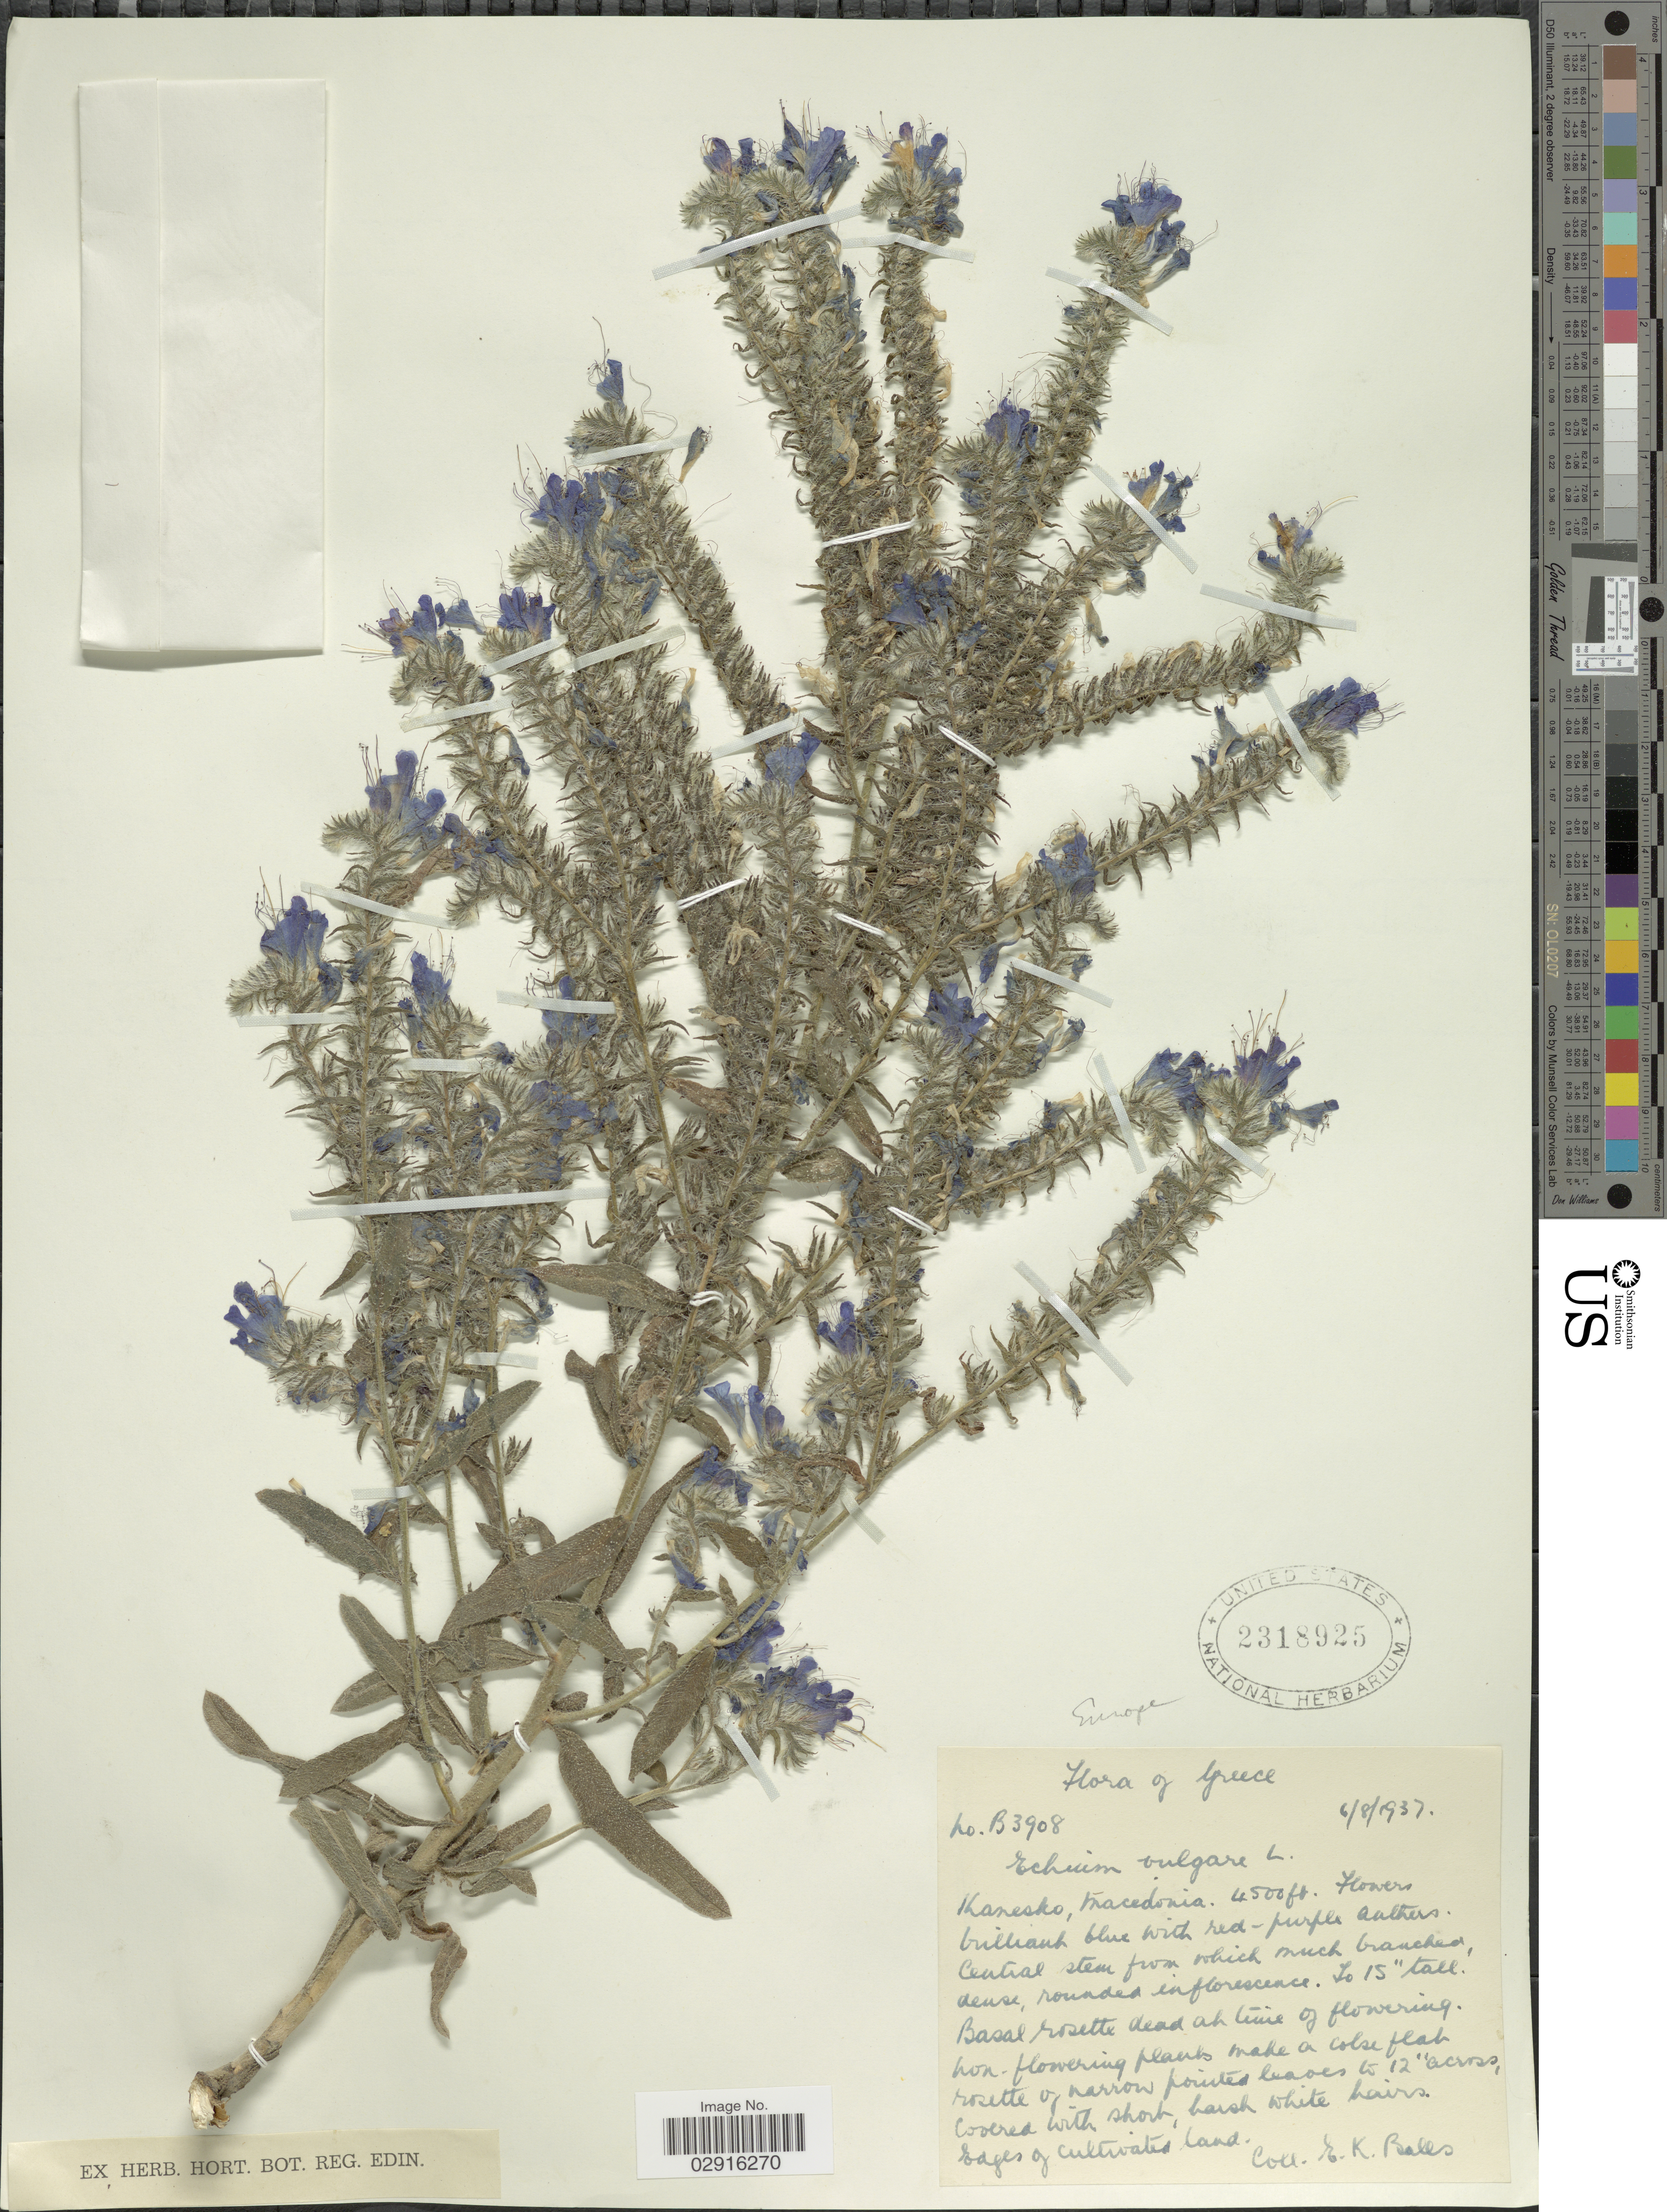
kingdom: Plantae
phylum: Tracheophyta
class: Magnoliopsida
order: Boraginales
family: Boraginaceae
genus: Echium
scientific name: Echium vulgare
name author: L.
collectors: E. K. Balls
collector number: B3908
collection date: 1937-08-06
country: Greece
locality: Kanesko, Macedonia.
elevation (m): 1372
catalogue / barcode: US 2318925